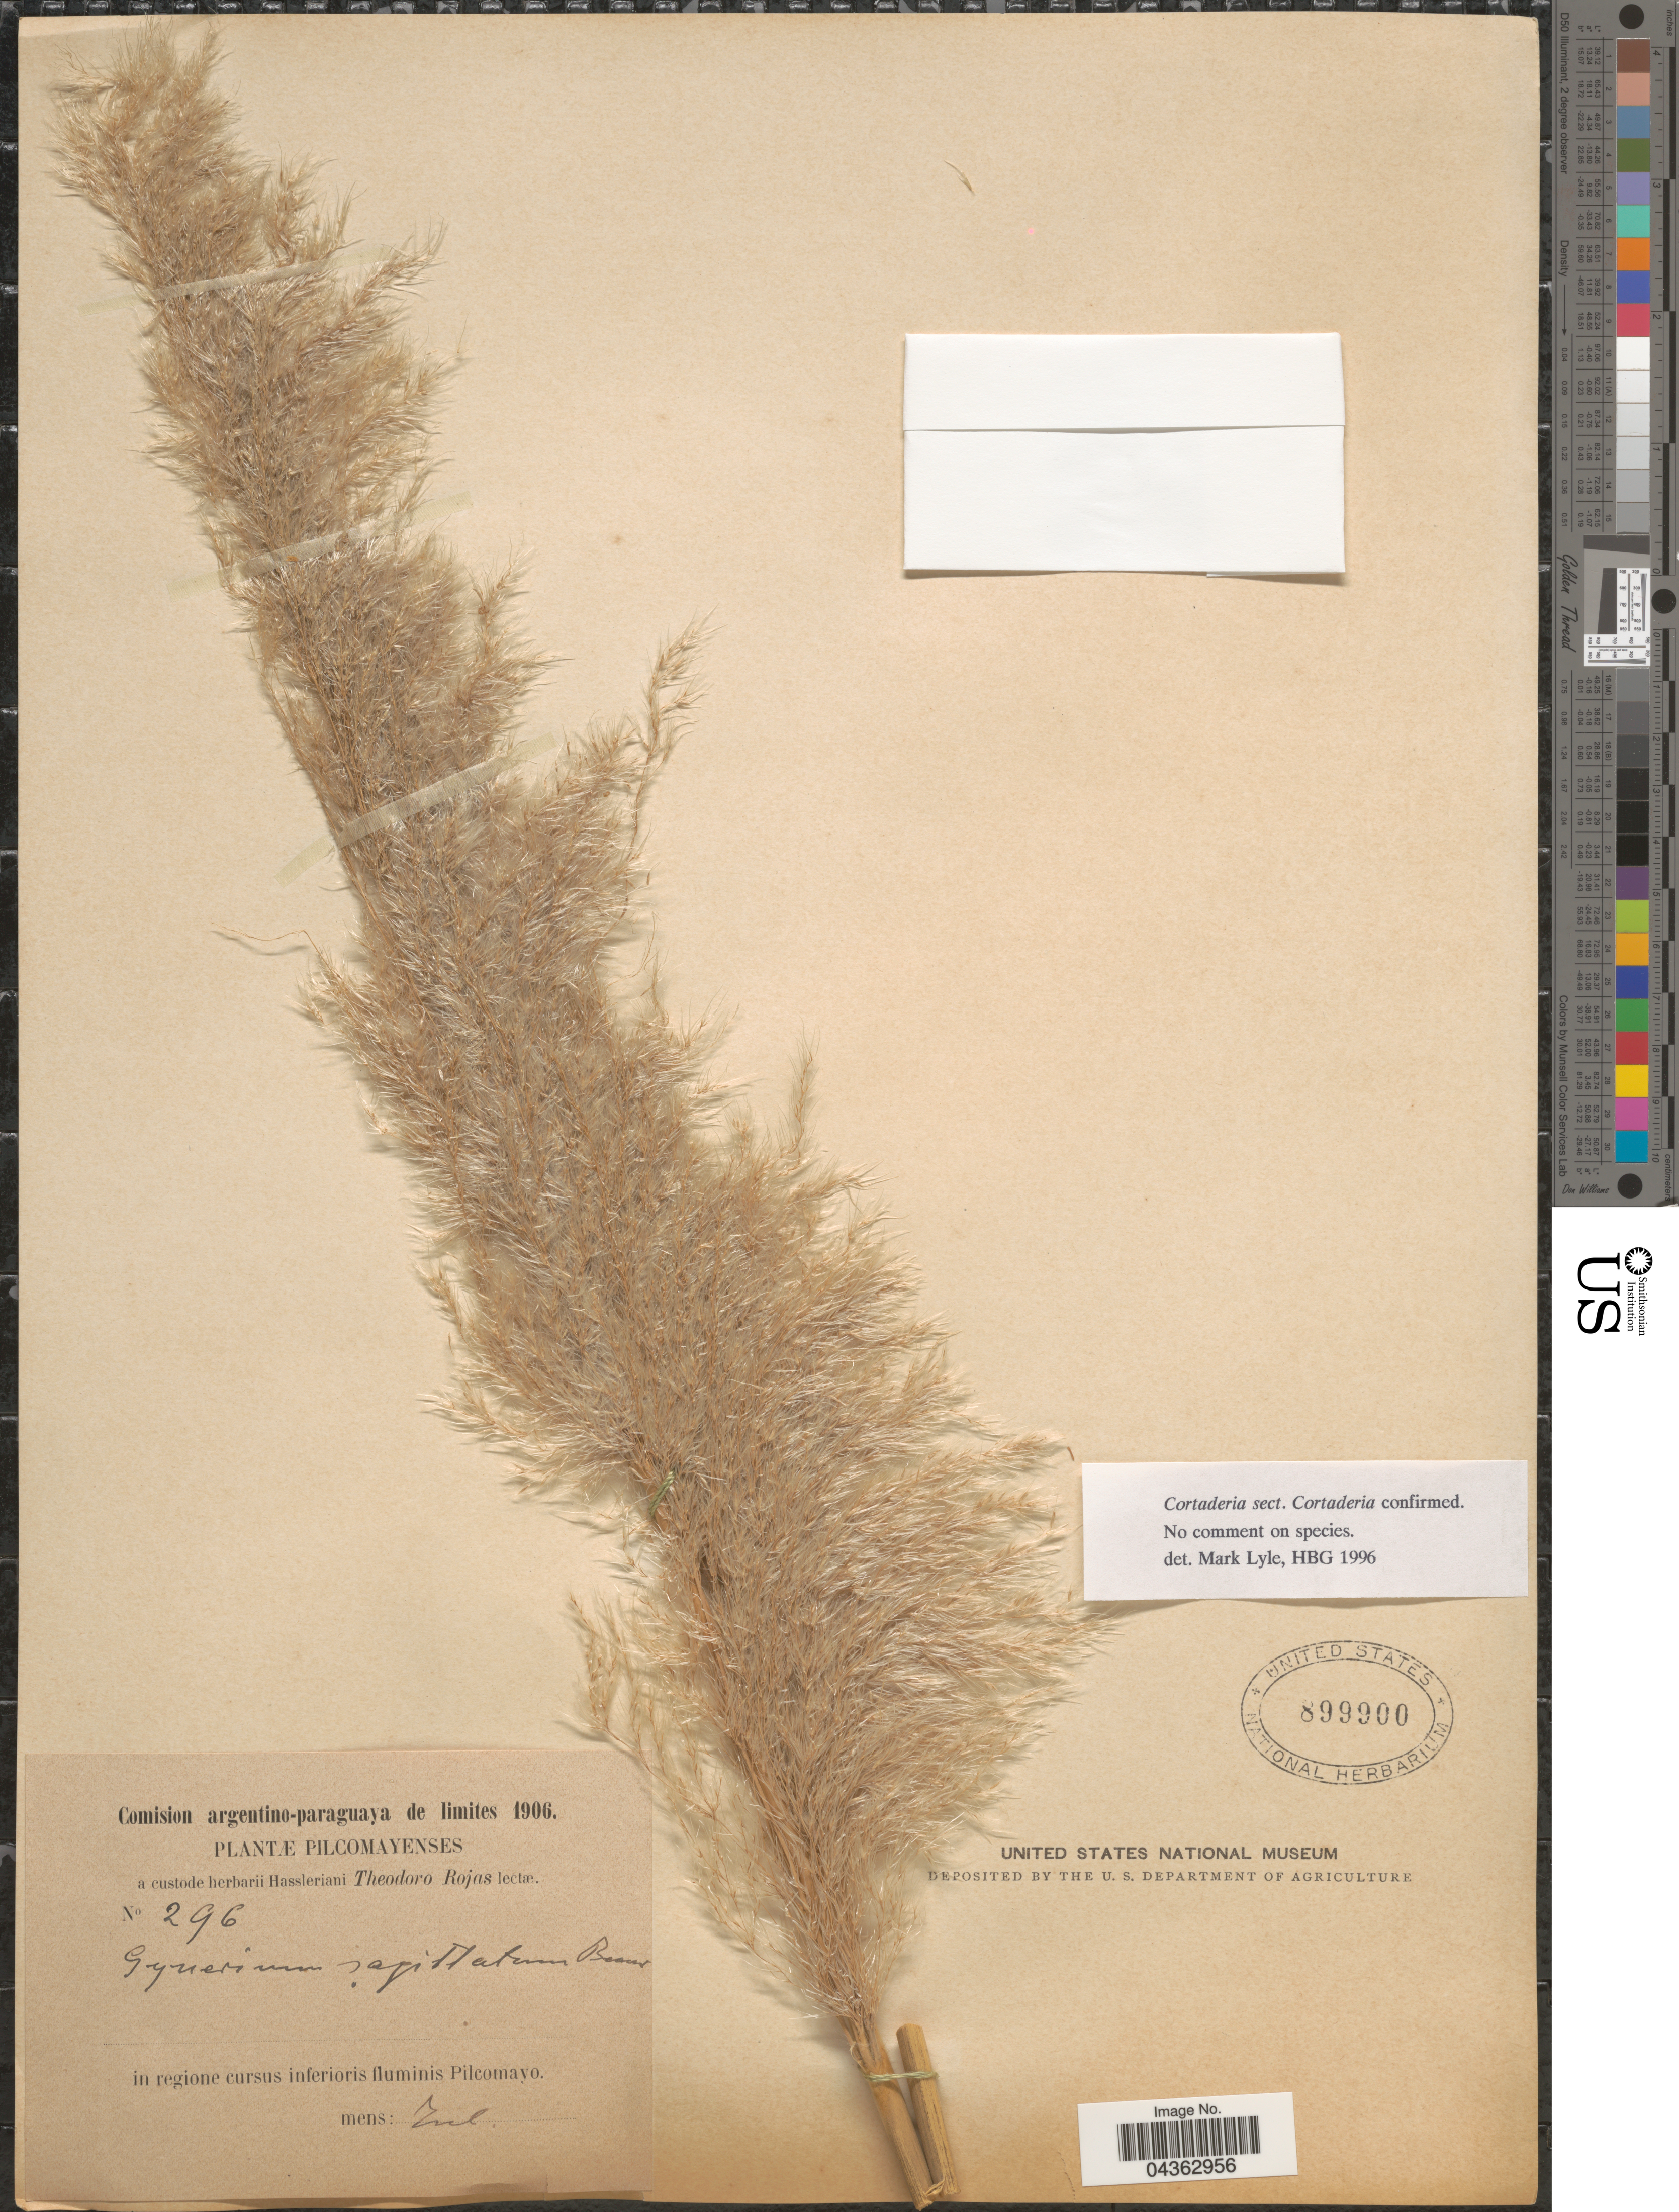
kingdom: Plantae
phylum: Tracheophyta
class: Liliopsida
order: Poales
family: Poaceae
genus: Cortaderia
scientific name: Cortaderia sp.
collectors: T. Rojas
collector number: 296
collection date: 1906-07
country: Paraguay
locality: Pilcomayenses. In regione cursus inferioris fluminis Pilcomayo.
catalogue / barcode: US 899900